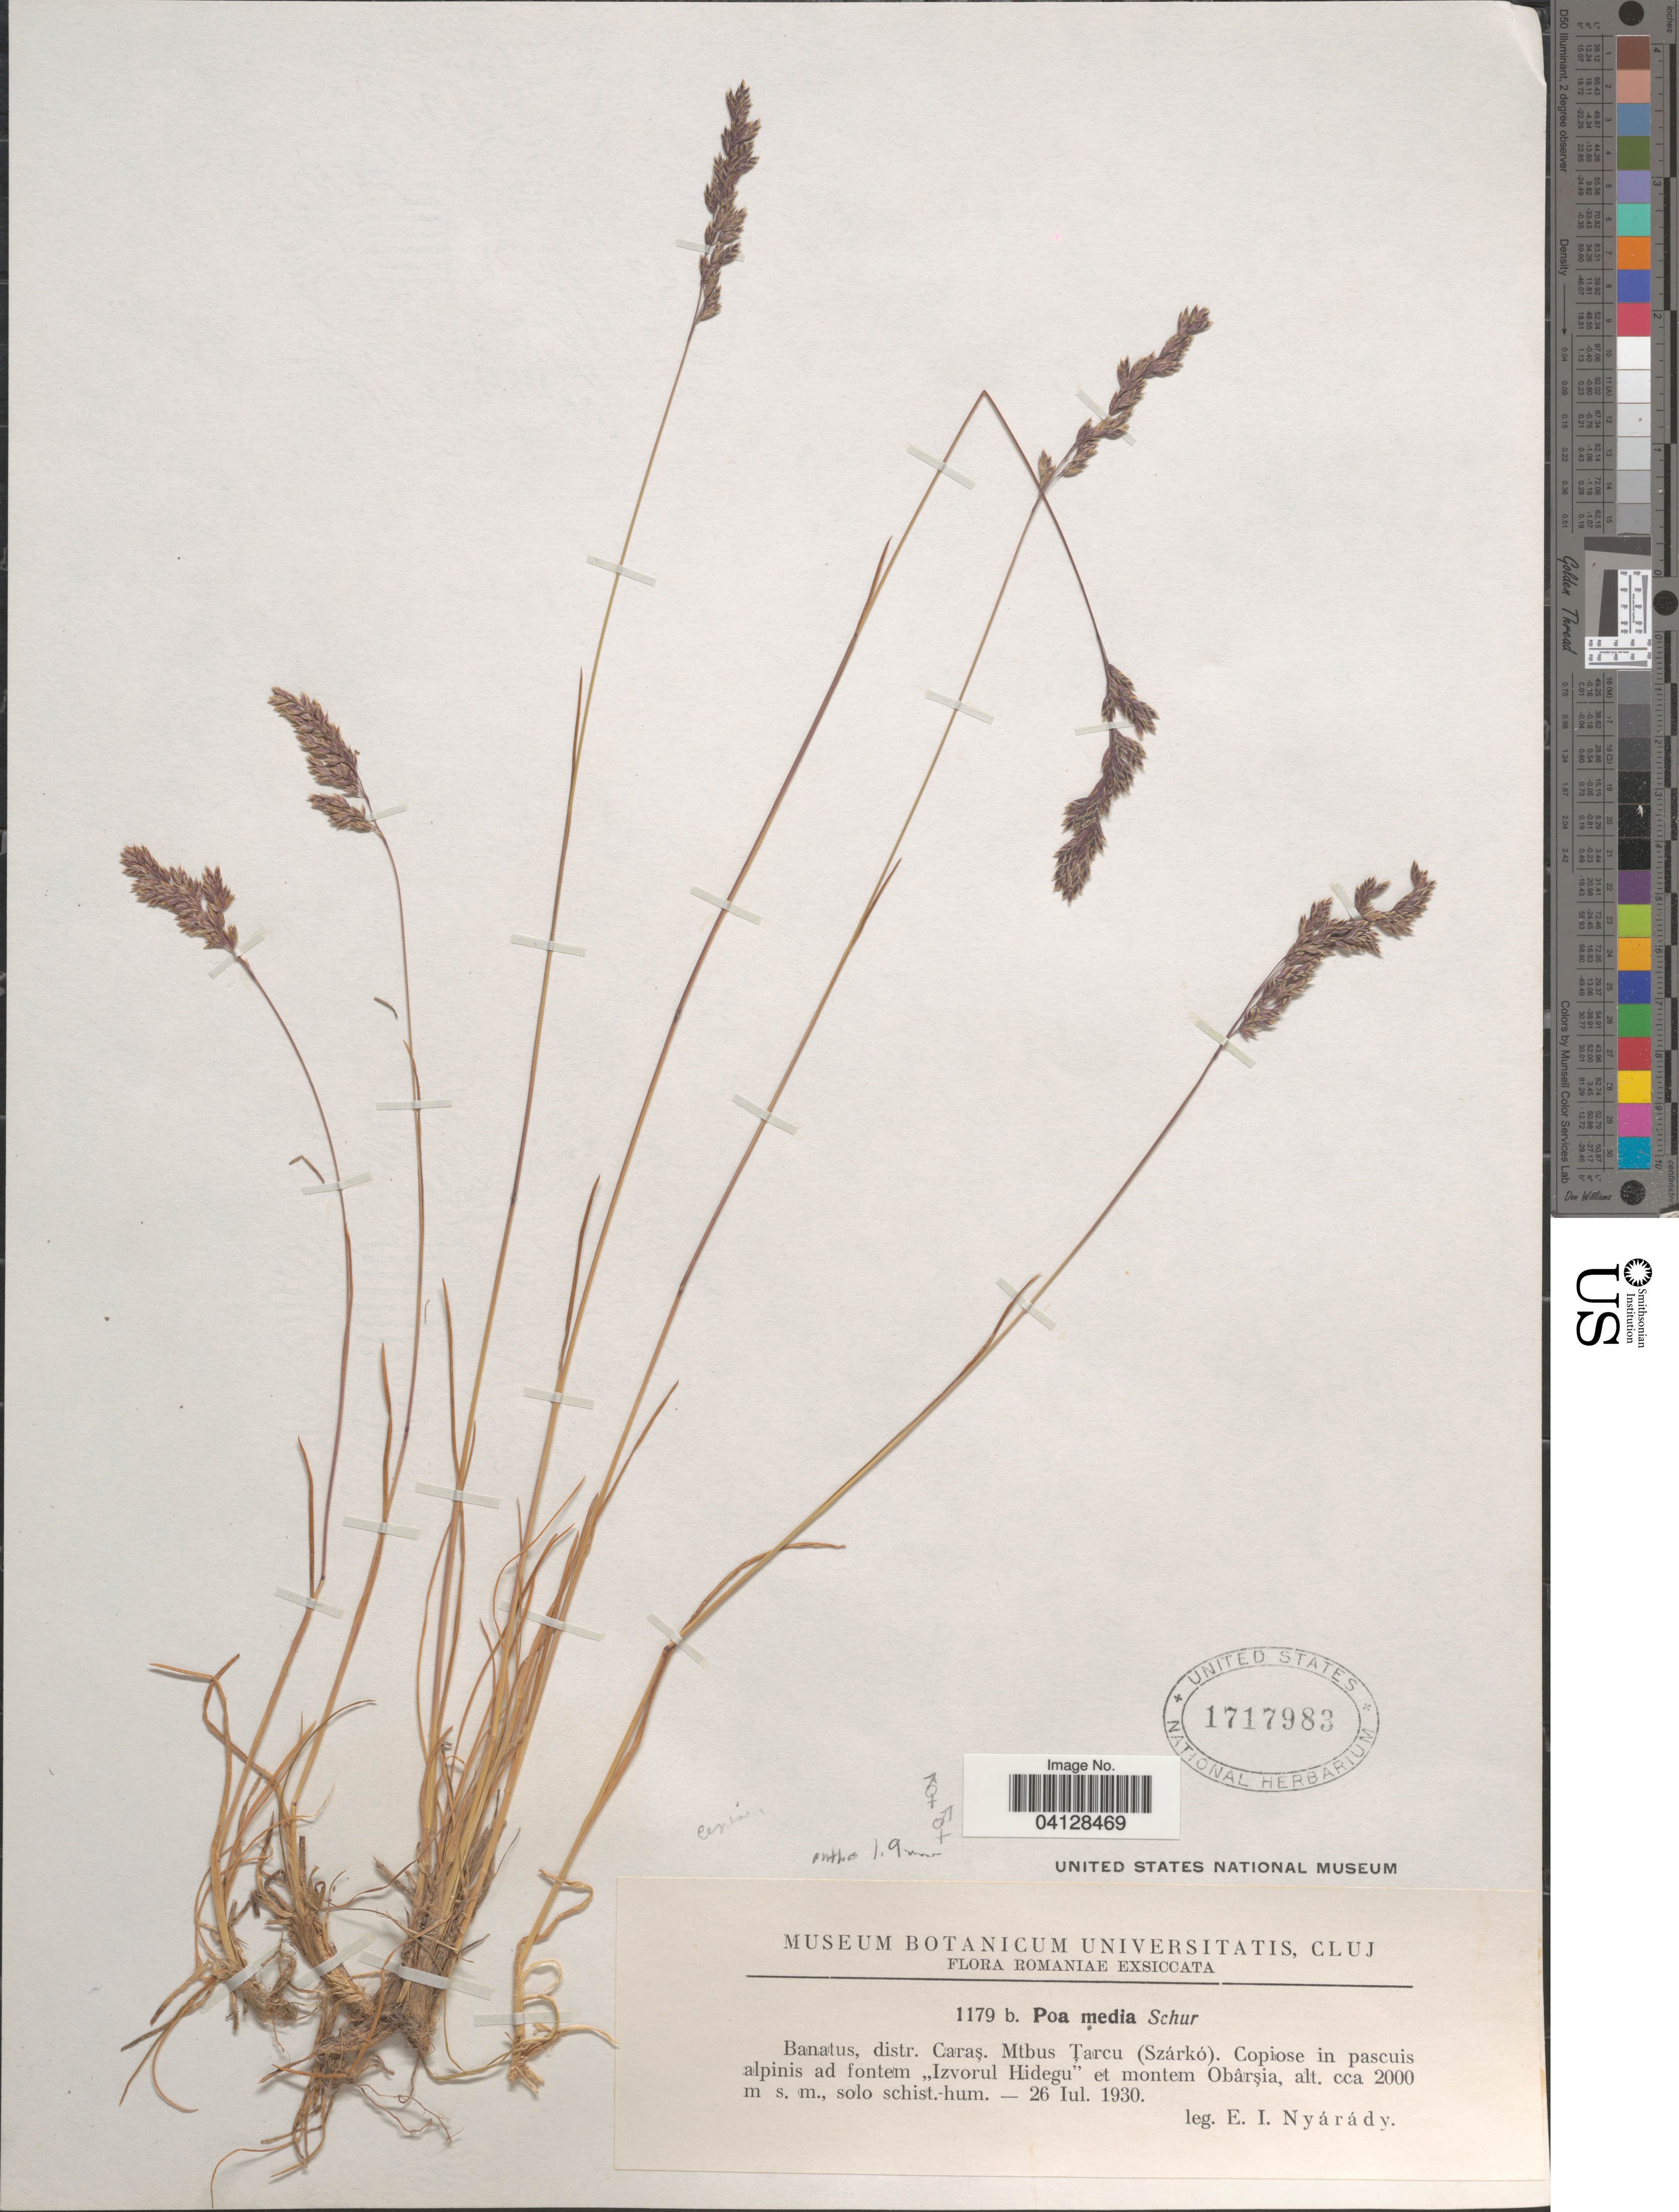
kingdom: Plantae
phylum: Tracheophyta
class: Liliopsida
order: Poales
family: Poaceae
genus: Poa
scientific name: Poa media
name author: Schur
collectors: E. Nyárády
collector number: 1179b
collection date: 1930-07-26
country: Romania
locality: Banatus, distr. Caraş. Mtbus Tarcu (Szárkó). Copiose in pascuis alpinis ad fontem „Izvorul Hidegu' et montem Obârşia.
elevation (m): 2000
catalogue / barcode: US 1717983